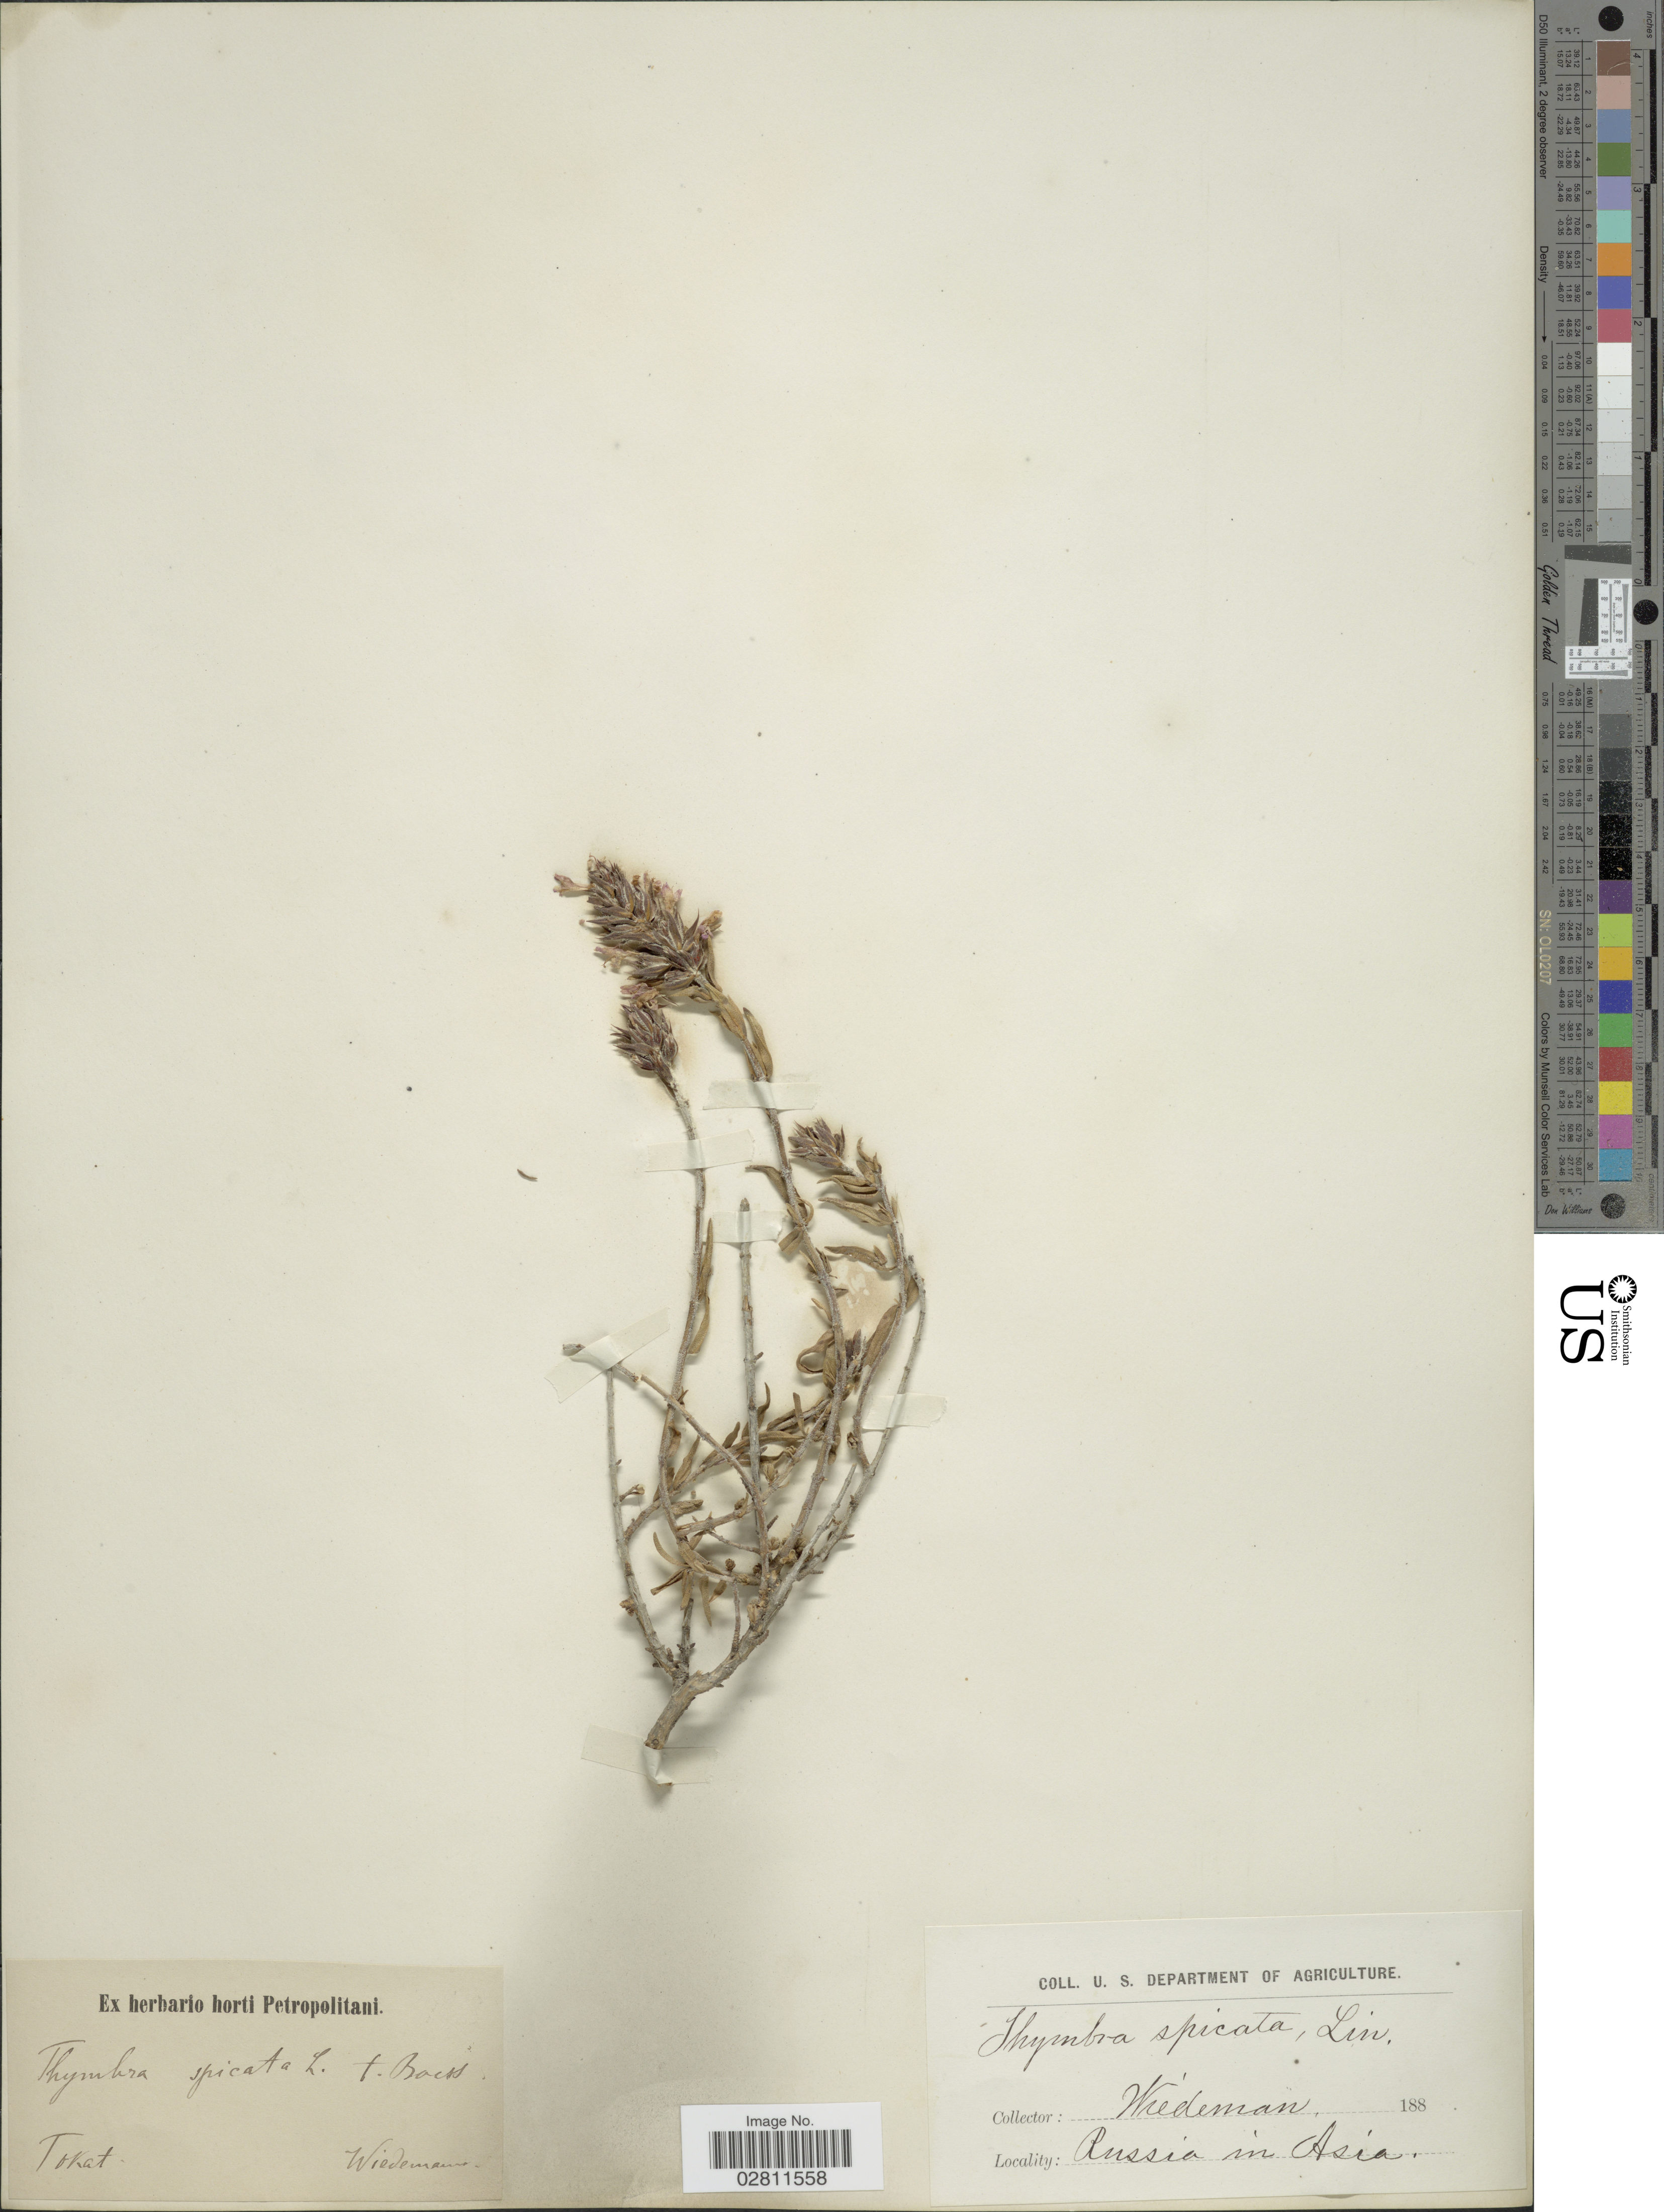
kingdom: Plantae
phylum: Tracheophyta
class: Magnoliopsida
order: Lamiales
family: Lamiaceae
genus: Thymbra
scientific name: Thymbra spicata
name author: L.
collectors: Wiedemann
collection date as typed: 188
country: Turkey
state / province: Tokat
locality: Tokat. "Russia in Asia."